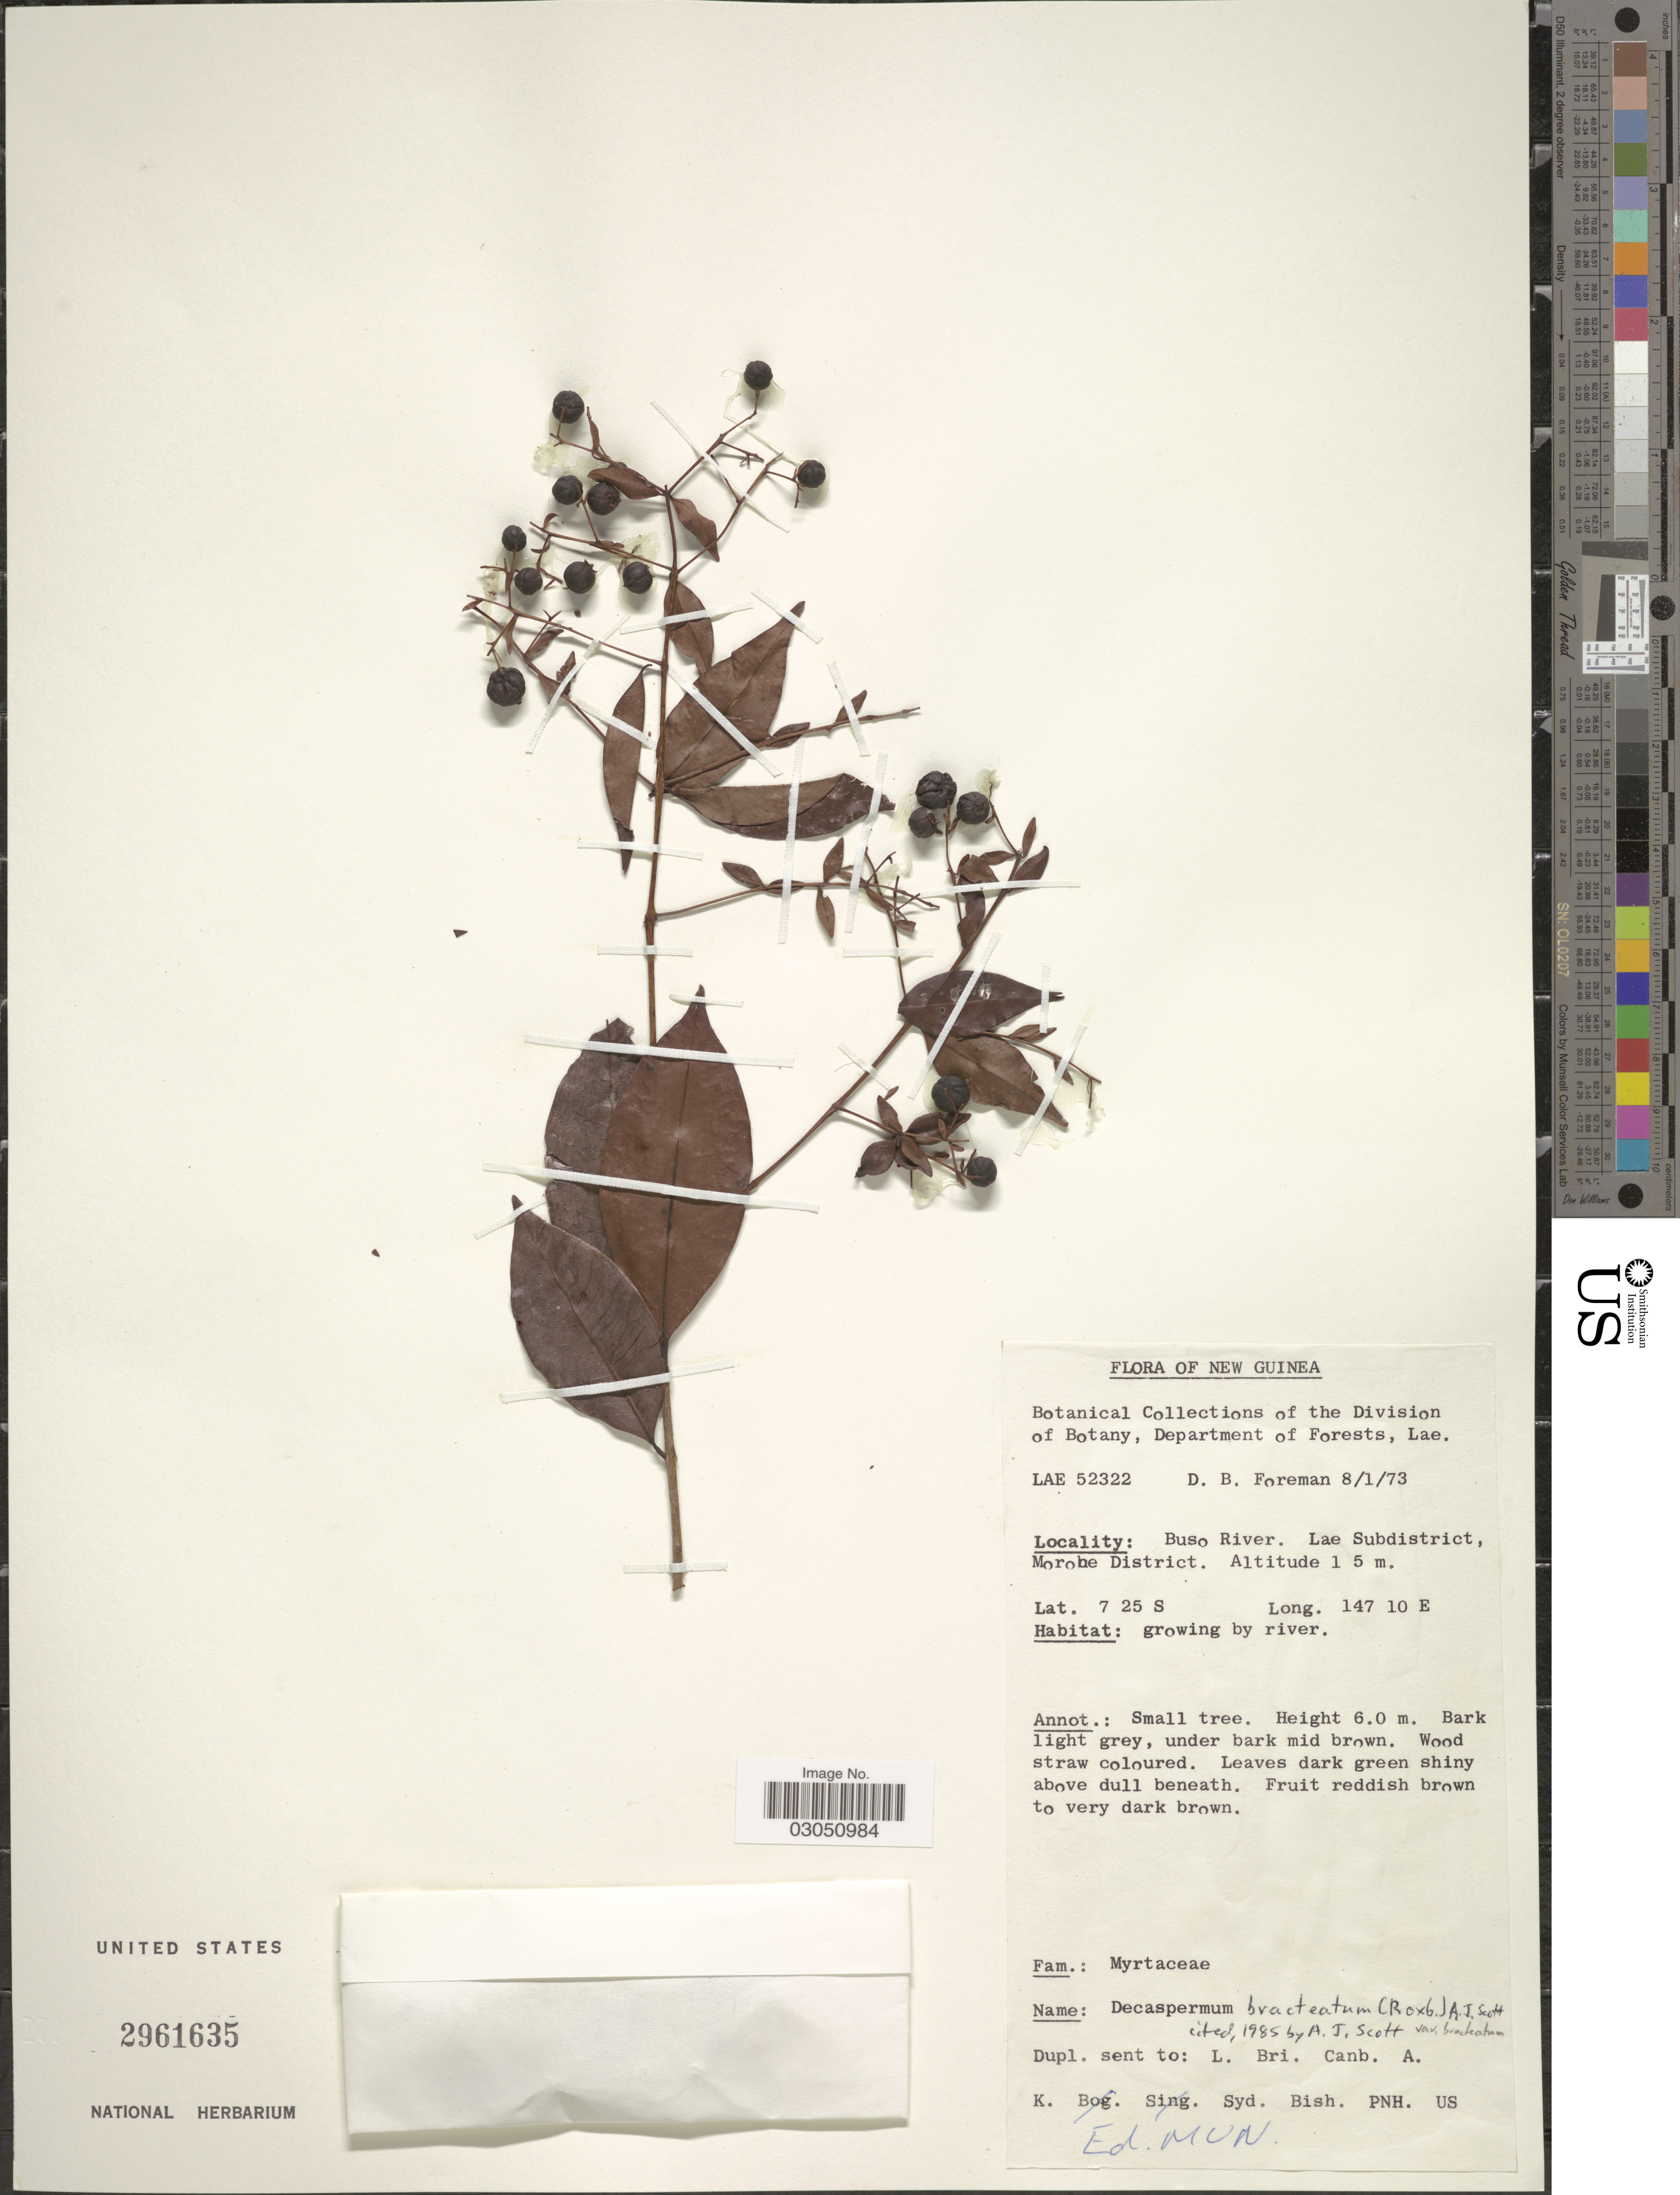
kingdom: Plantae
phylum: Tracheophyta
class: Magnoliopsida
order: Myrtales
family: Myrtaceae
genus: Decaspermum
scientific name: Decaspermum bracteatum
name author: (Roxb.) A.J. Scott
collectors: D. Foreman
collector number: LAE 52322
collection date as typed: Transcribed d/m/y: 8/1/73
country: Papua New Guinea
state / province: Morobe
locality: New Guinea. Buso River, Lae Subdistrict. Morobe District.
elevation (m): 15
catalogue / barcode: US 2961635